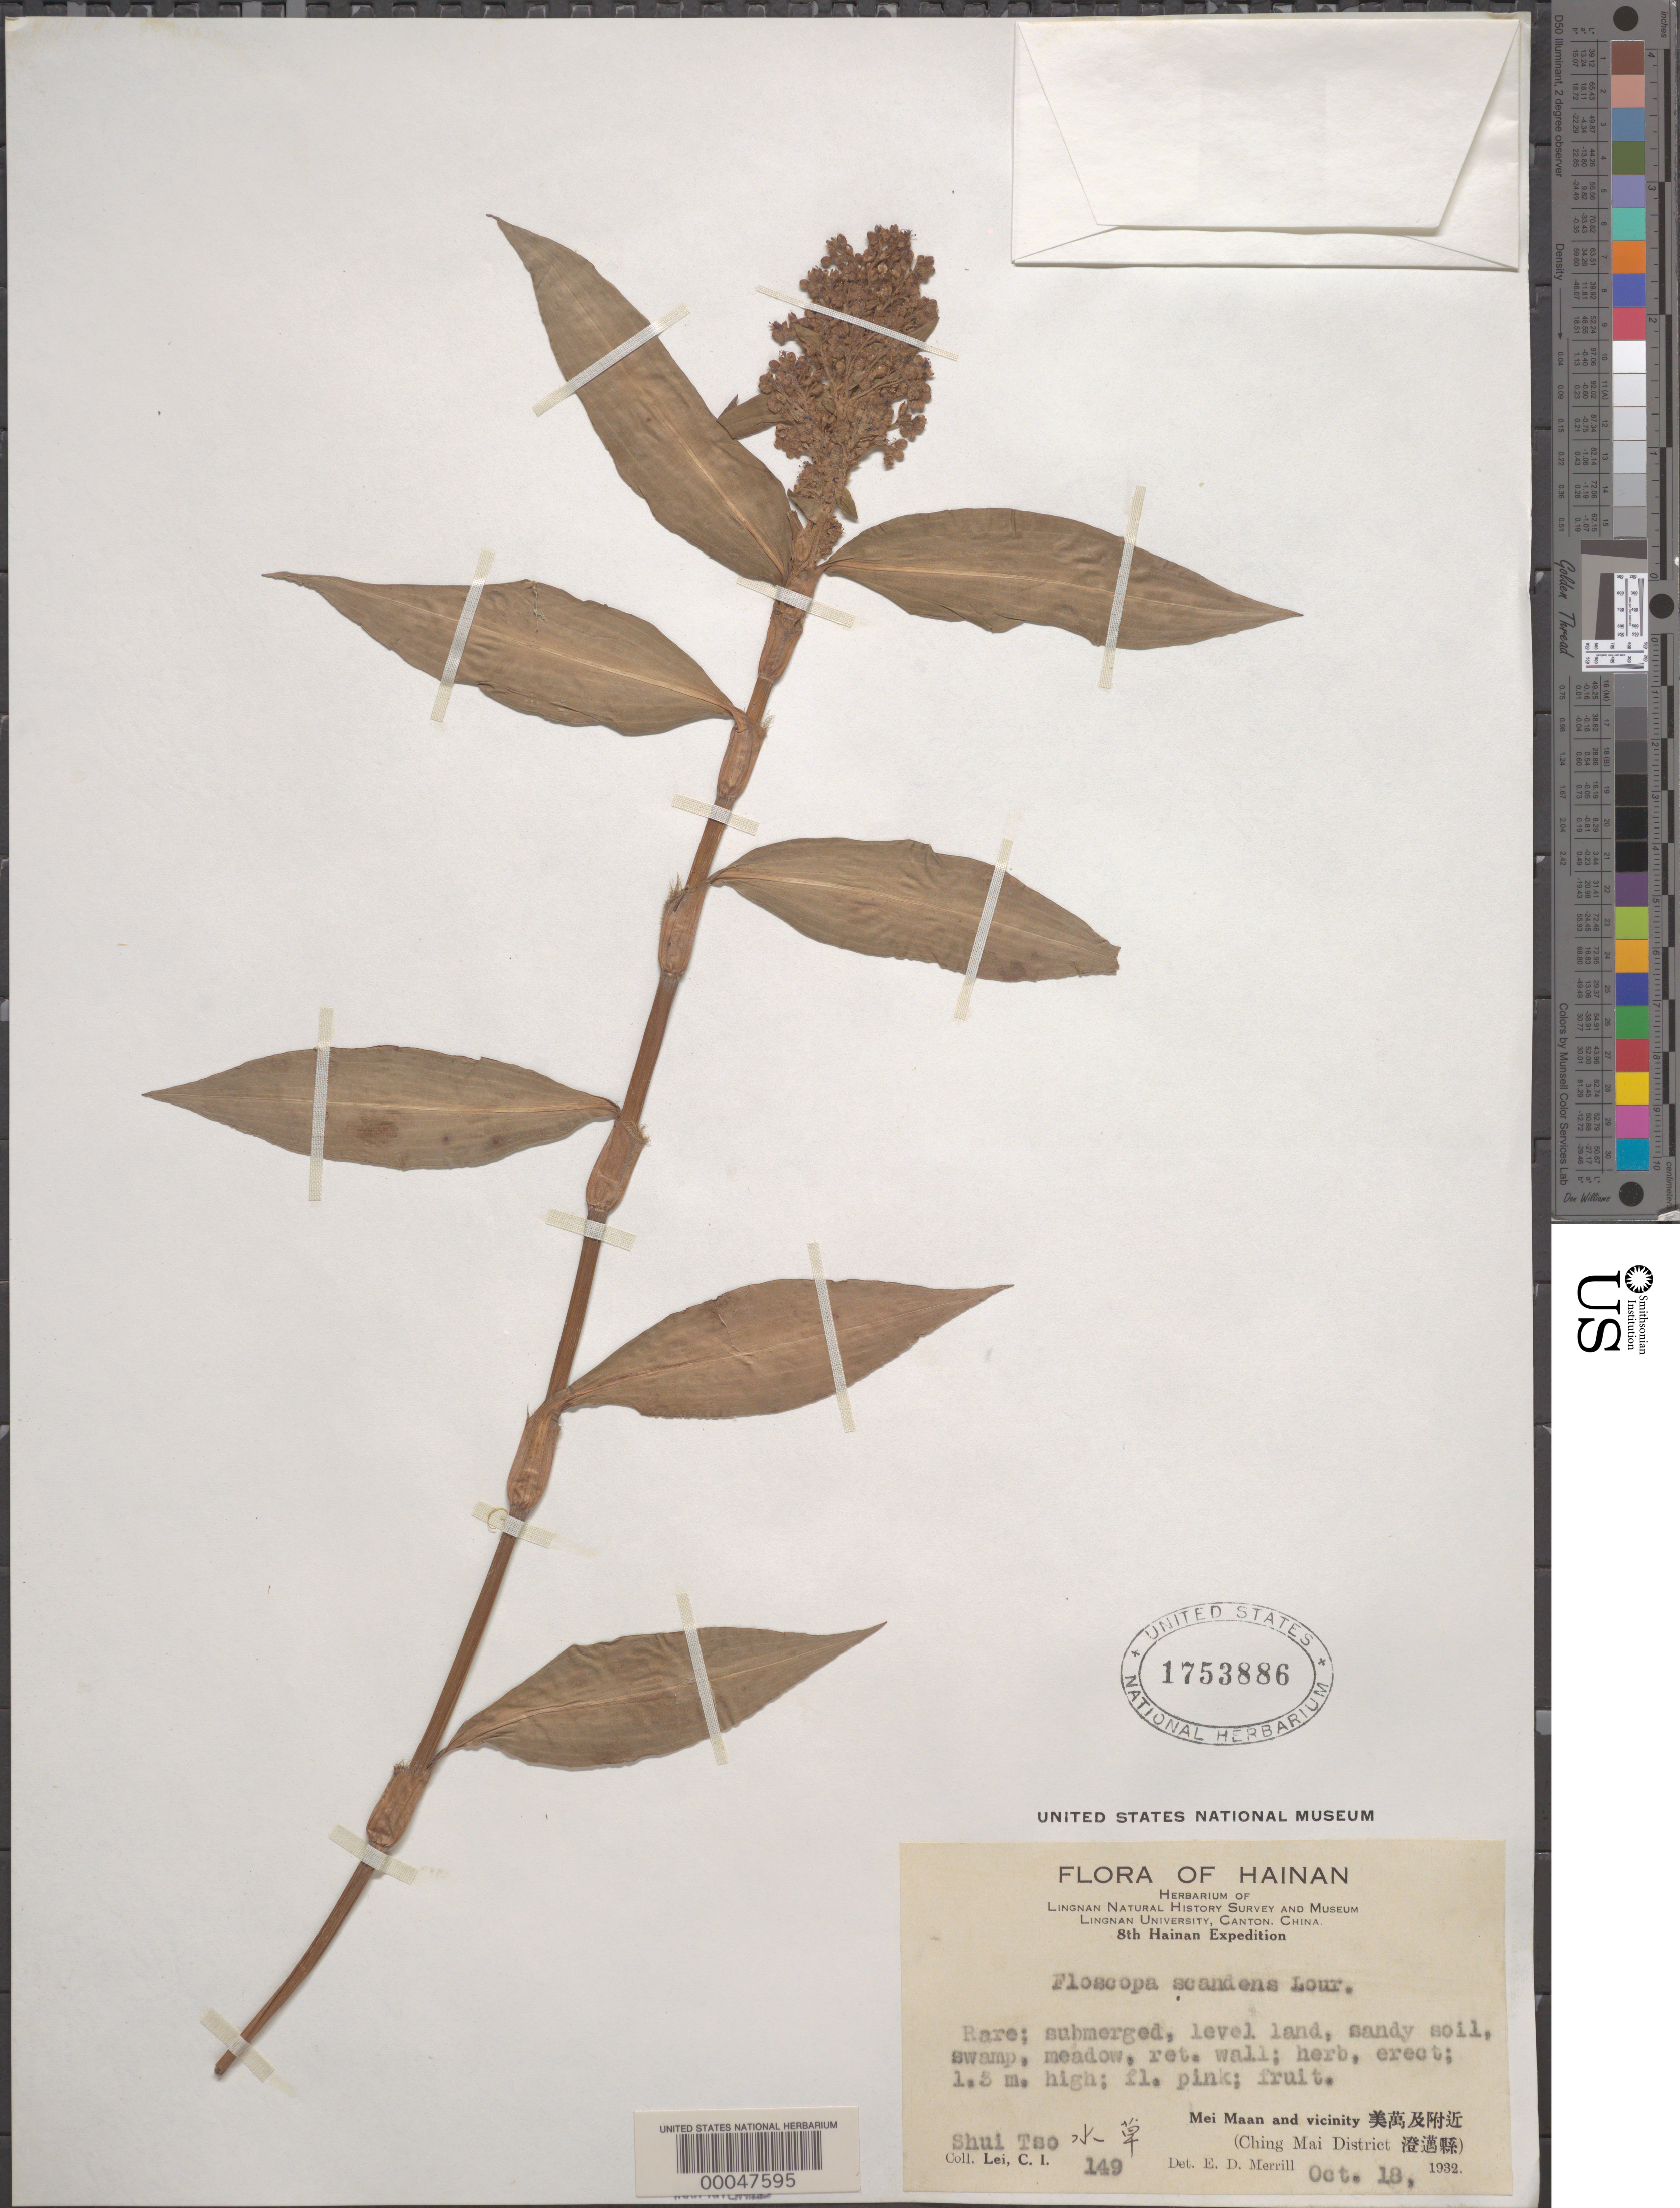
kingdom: Plantae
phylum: Tracheophyta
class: Liliopsida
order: Commelinales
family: Commelinaceae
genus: Floscopa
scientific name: Floscopa scandens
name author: Lour.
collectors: C. I. Lei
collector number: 149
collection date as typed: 18 Oct 1932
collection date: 1932-10-18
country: China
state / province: Hainan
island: Hainan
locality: Hainan, mei maan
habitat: Sandy soil; swamp in wet meadow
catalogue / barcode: US 1753886